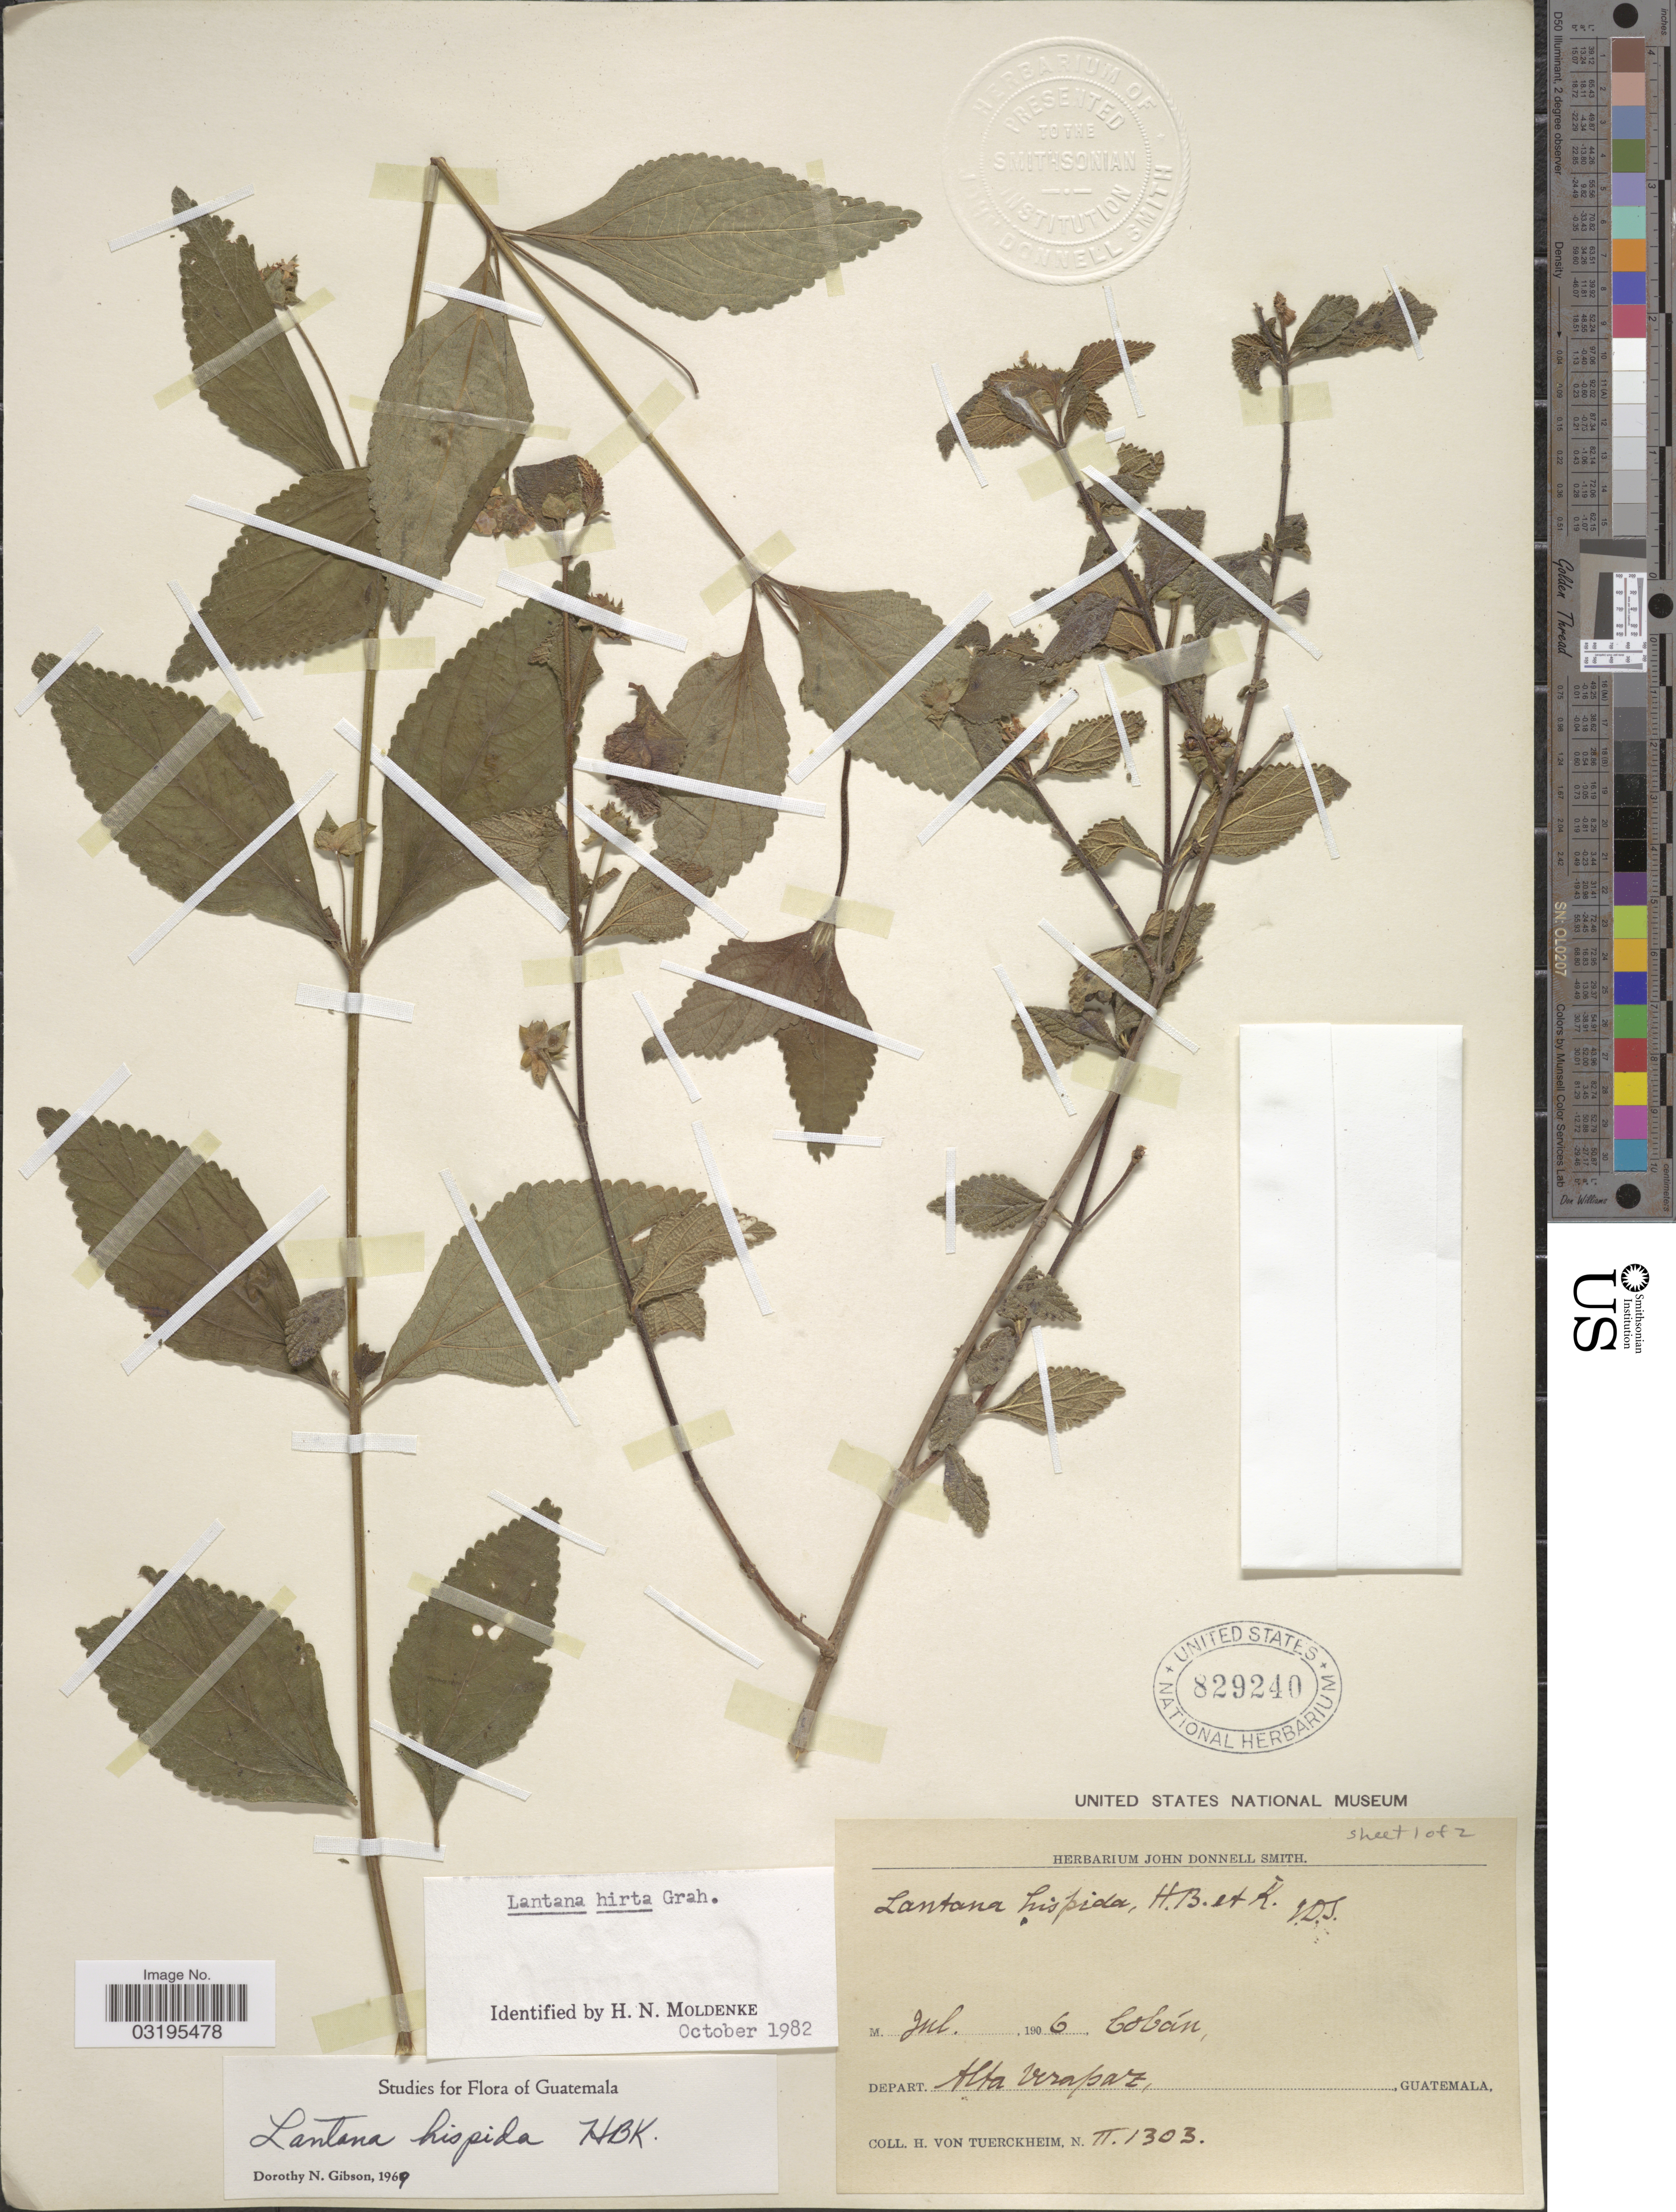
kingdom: Plantae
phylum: Tracheophyta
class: Magnoliopsida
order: Lamiales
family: Verbenaceae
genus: Lantana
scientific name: Lantana hirta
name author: Graham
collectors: H. von Tuerckheim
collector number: II1303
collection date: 1906-07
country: Guatemala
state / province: Alta Verapaz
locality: Cobán. Depart. Alta Verapaz.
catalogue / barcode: US 829240